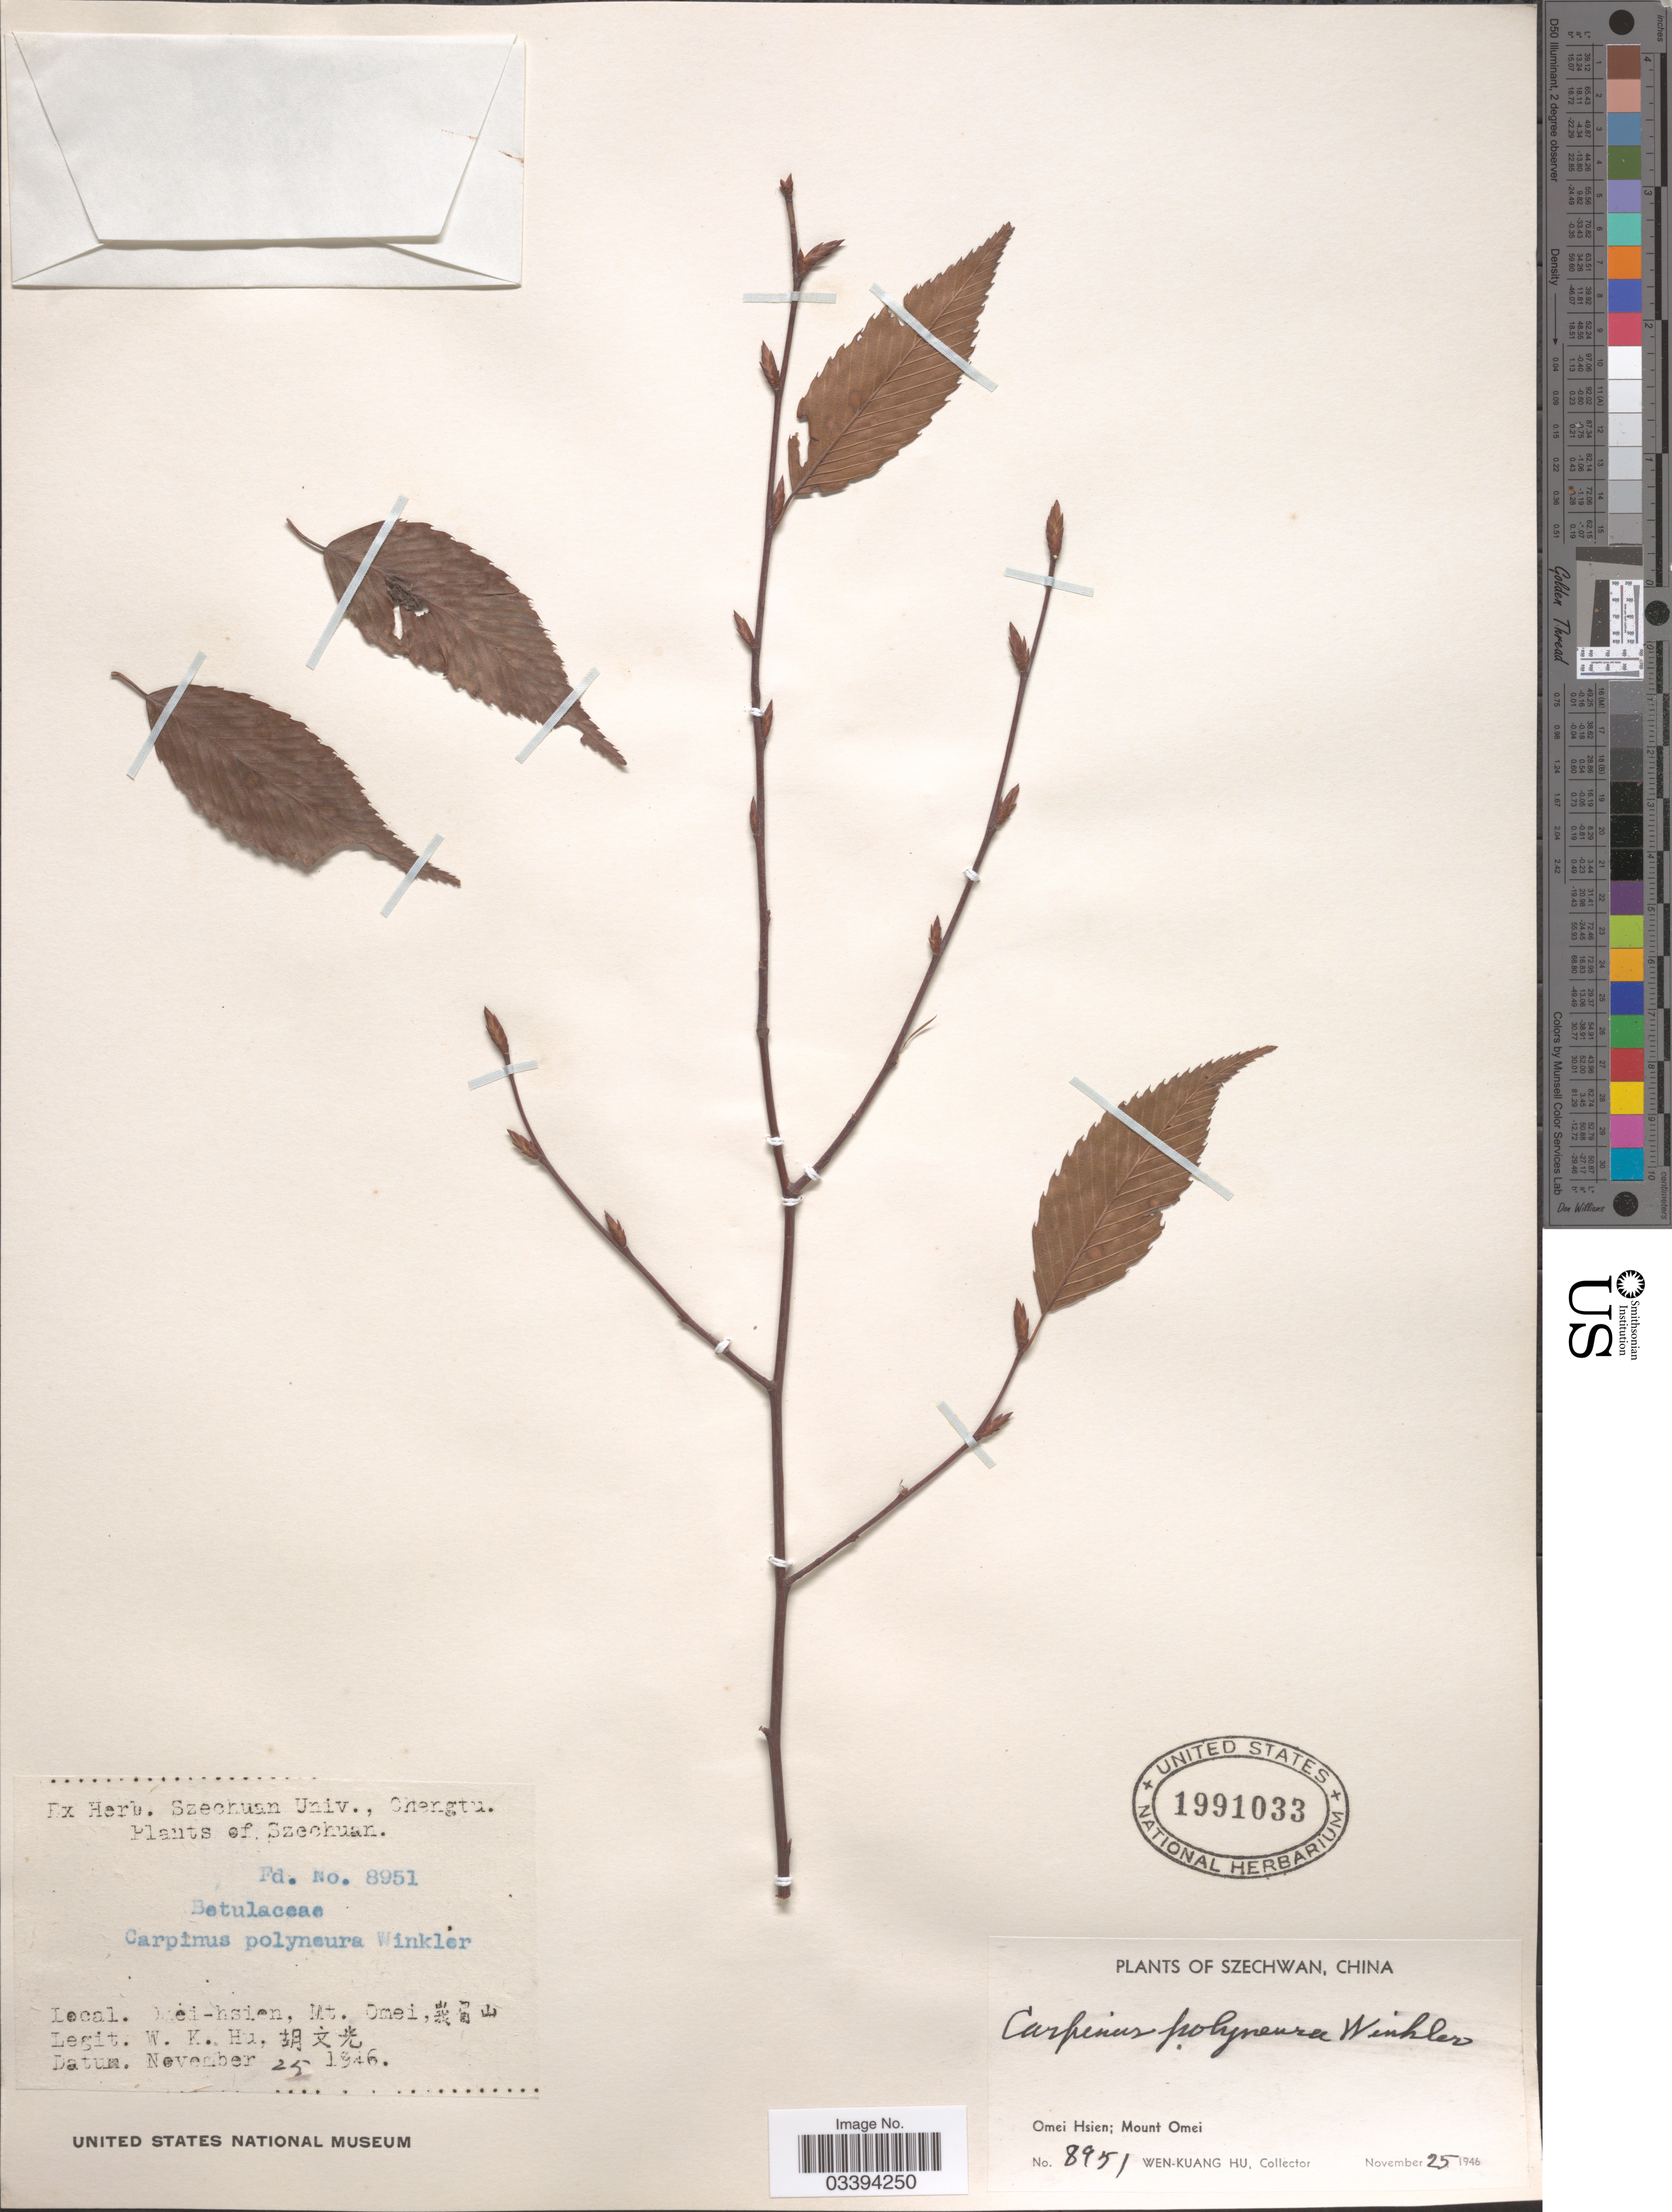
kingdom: Plantae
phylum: Tracheophyta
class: Magnoliopsida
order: Fagales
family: Betulaceae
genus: Carpinus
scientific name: Carpinus polyneura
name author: Franch.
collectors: W. K. Hu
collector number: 8951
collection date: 1946-11-25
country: China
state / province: Sichuan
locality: Szechwan. Omei Hsien; Mount Omei.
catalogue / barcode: US 1991033